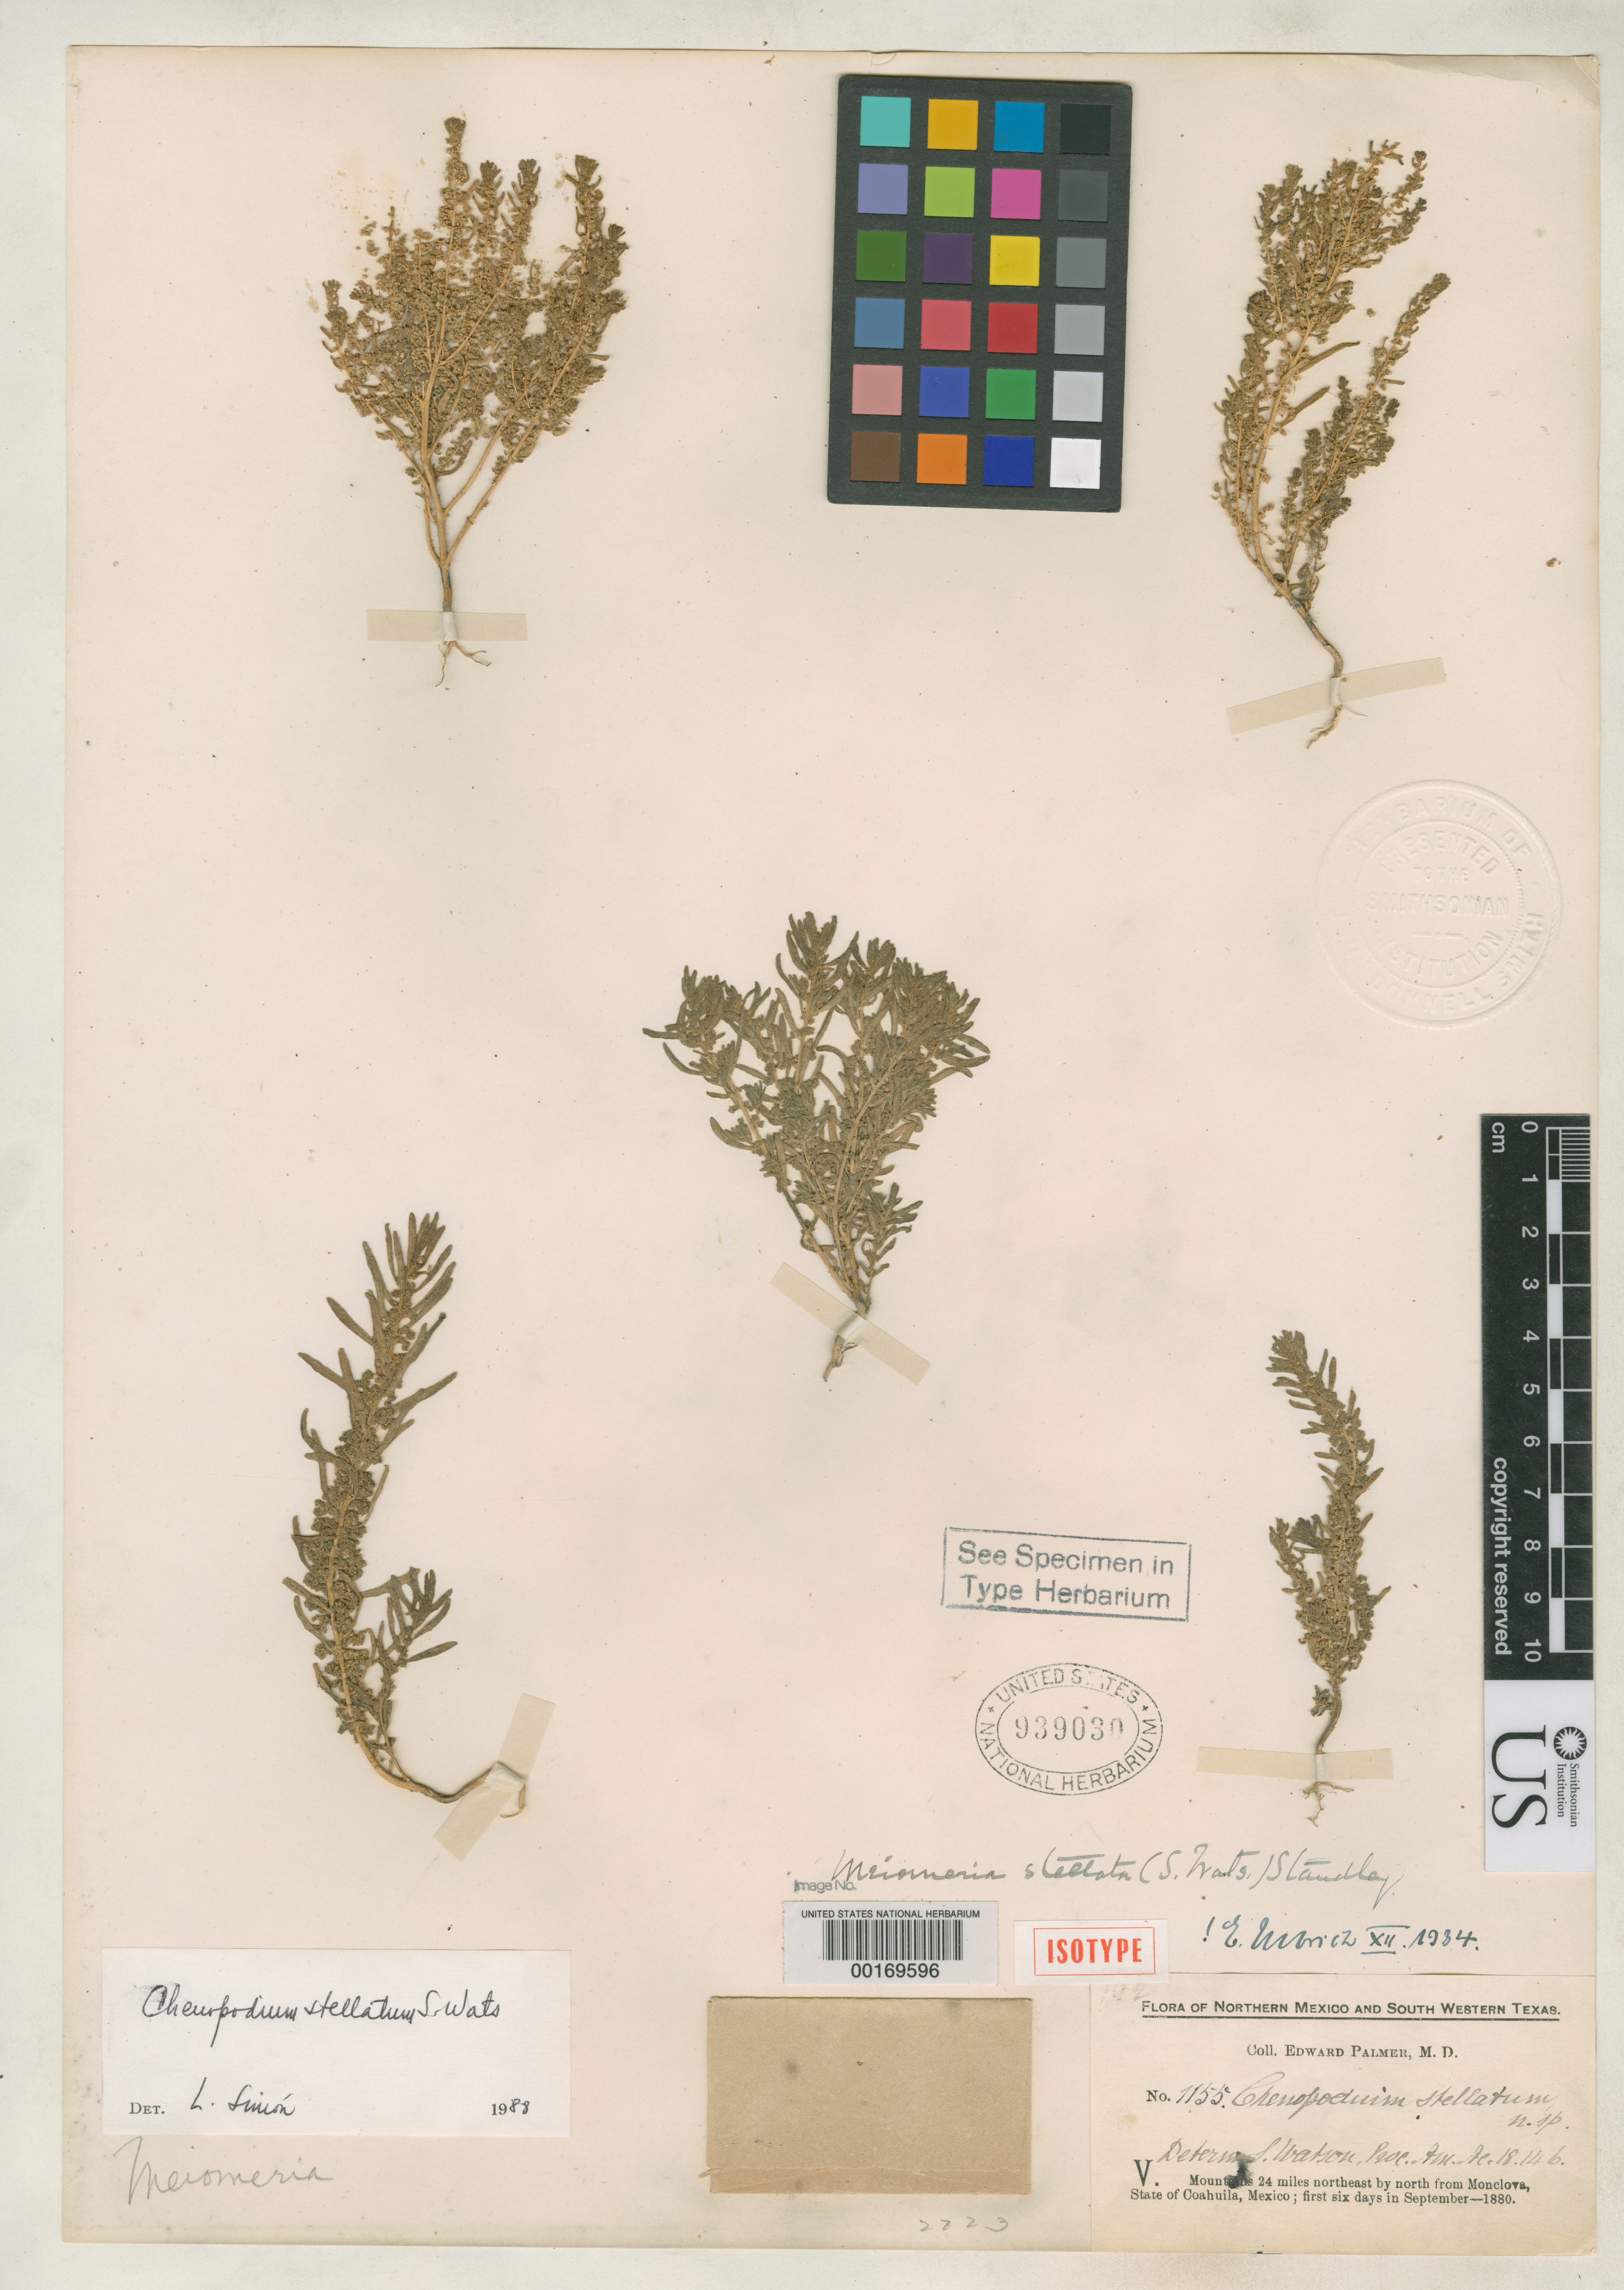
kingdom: Plantae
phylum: Tracheophyta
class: Magnoliopsida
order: Caryophyllales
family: Amaranthaceae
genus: Chenopodium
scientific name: Chenopodium stellatum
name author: S. Watson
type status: Isotype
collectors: E. Palmer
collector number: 1155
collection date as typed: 01 Sep 1880 to 06 Sep 1880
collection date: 1880-09-01/1880-09-06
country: Mexico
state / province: Coahuila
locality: Mountains 24 mi NE by N from Monclava.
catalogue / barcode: US 939030